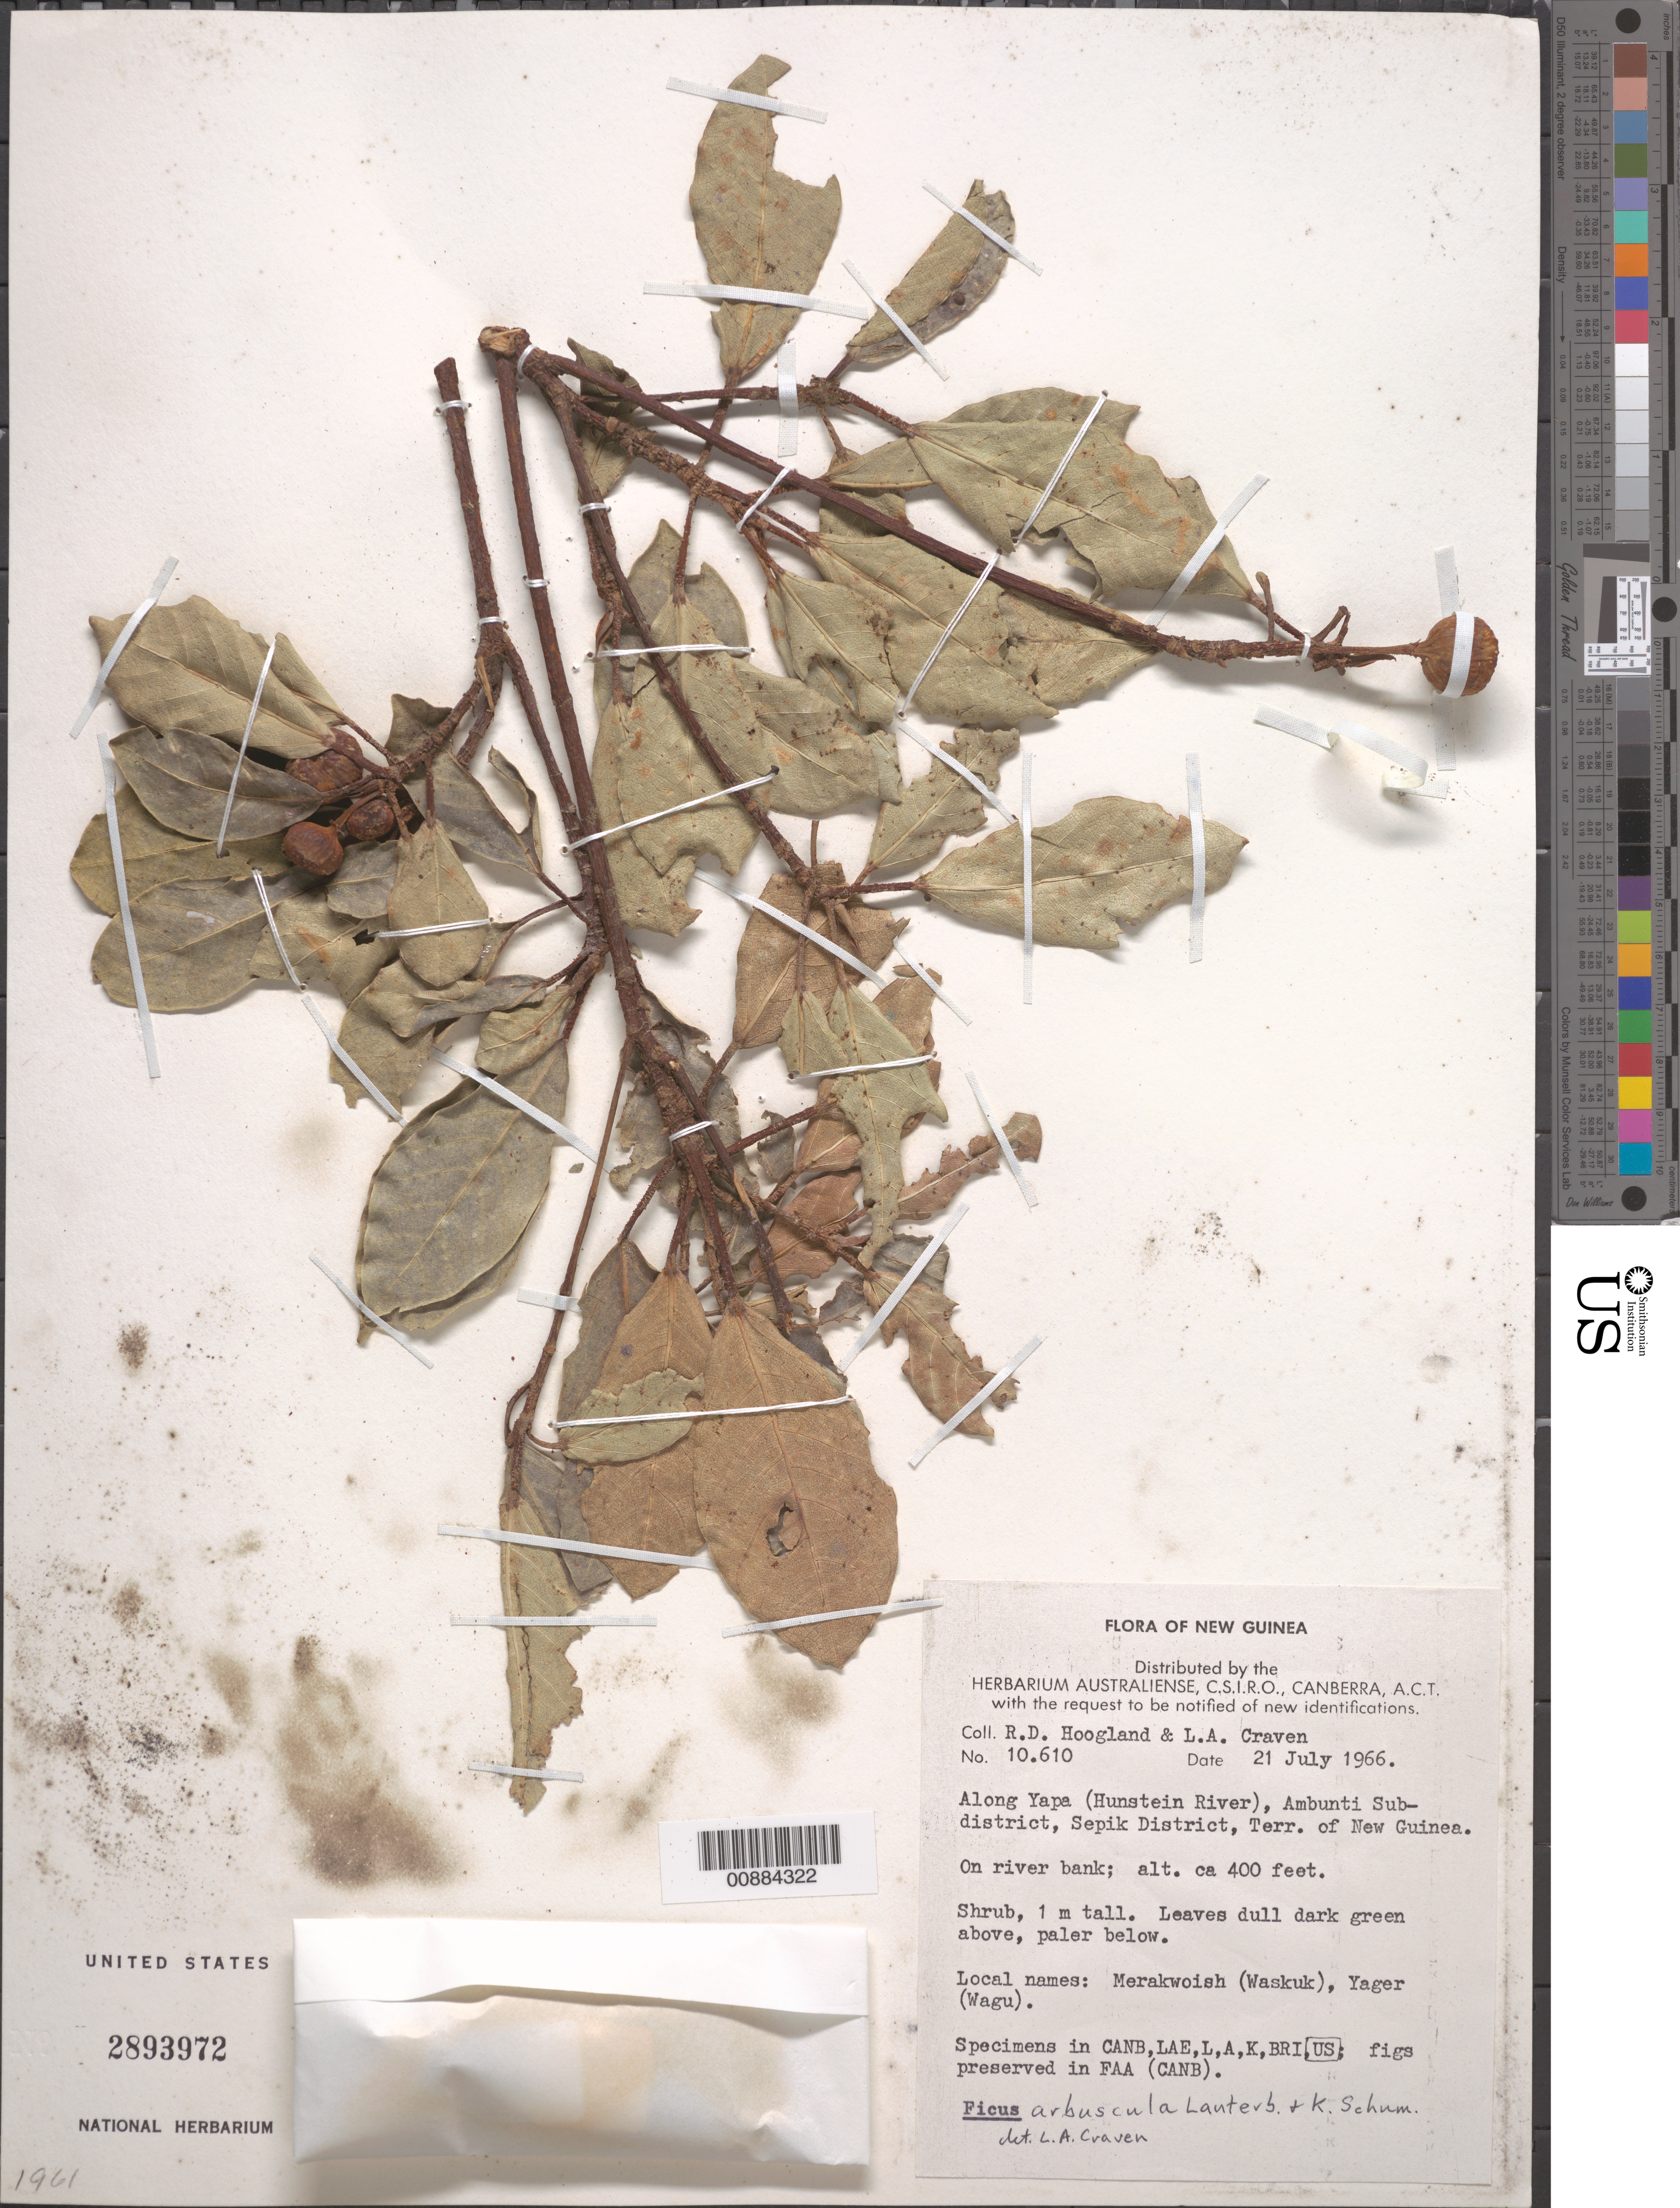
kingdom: Plantae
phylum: Tracheophyta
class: Magnoliopsida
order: Rosales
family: Moraceae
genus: Ficus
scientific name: Ficus arbuscula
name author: Lauterb. & K. Schum.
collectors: R. D. Hoogland & L. A. Craven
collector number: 10610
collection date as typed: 21 Jul 1966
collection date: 1966-07-21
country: Papua New Guinea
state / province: East Sepik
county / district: Ambunti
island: New Guinea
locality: Along Yapa (Hunstein River)), Ambunti Subdistrict, Sepik District, Terr. Of New Guinea.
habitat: On river bank.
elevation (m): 122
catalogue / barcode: US 2893972